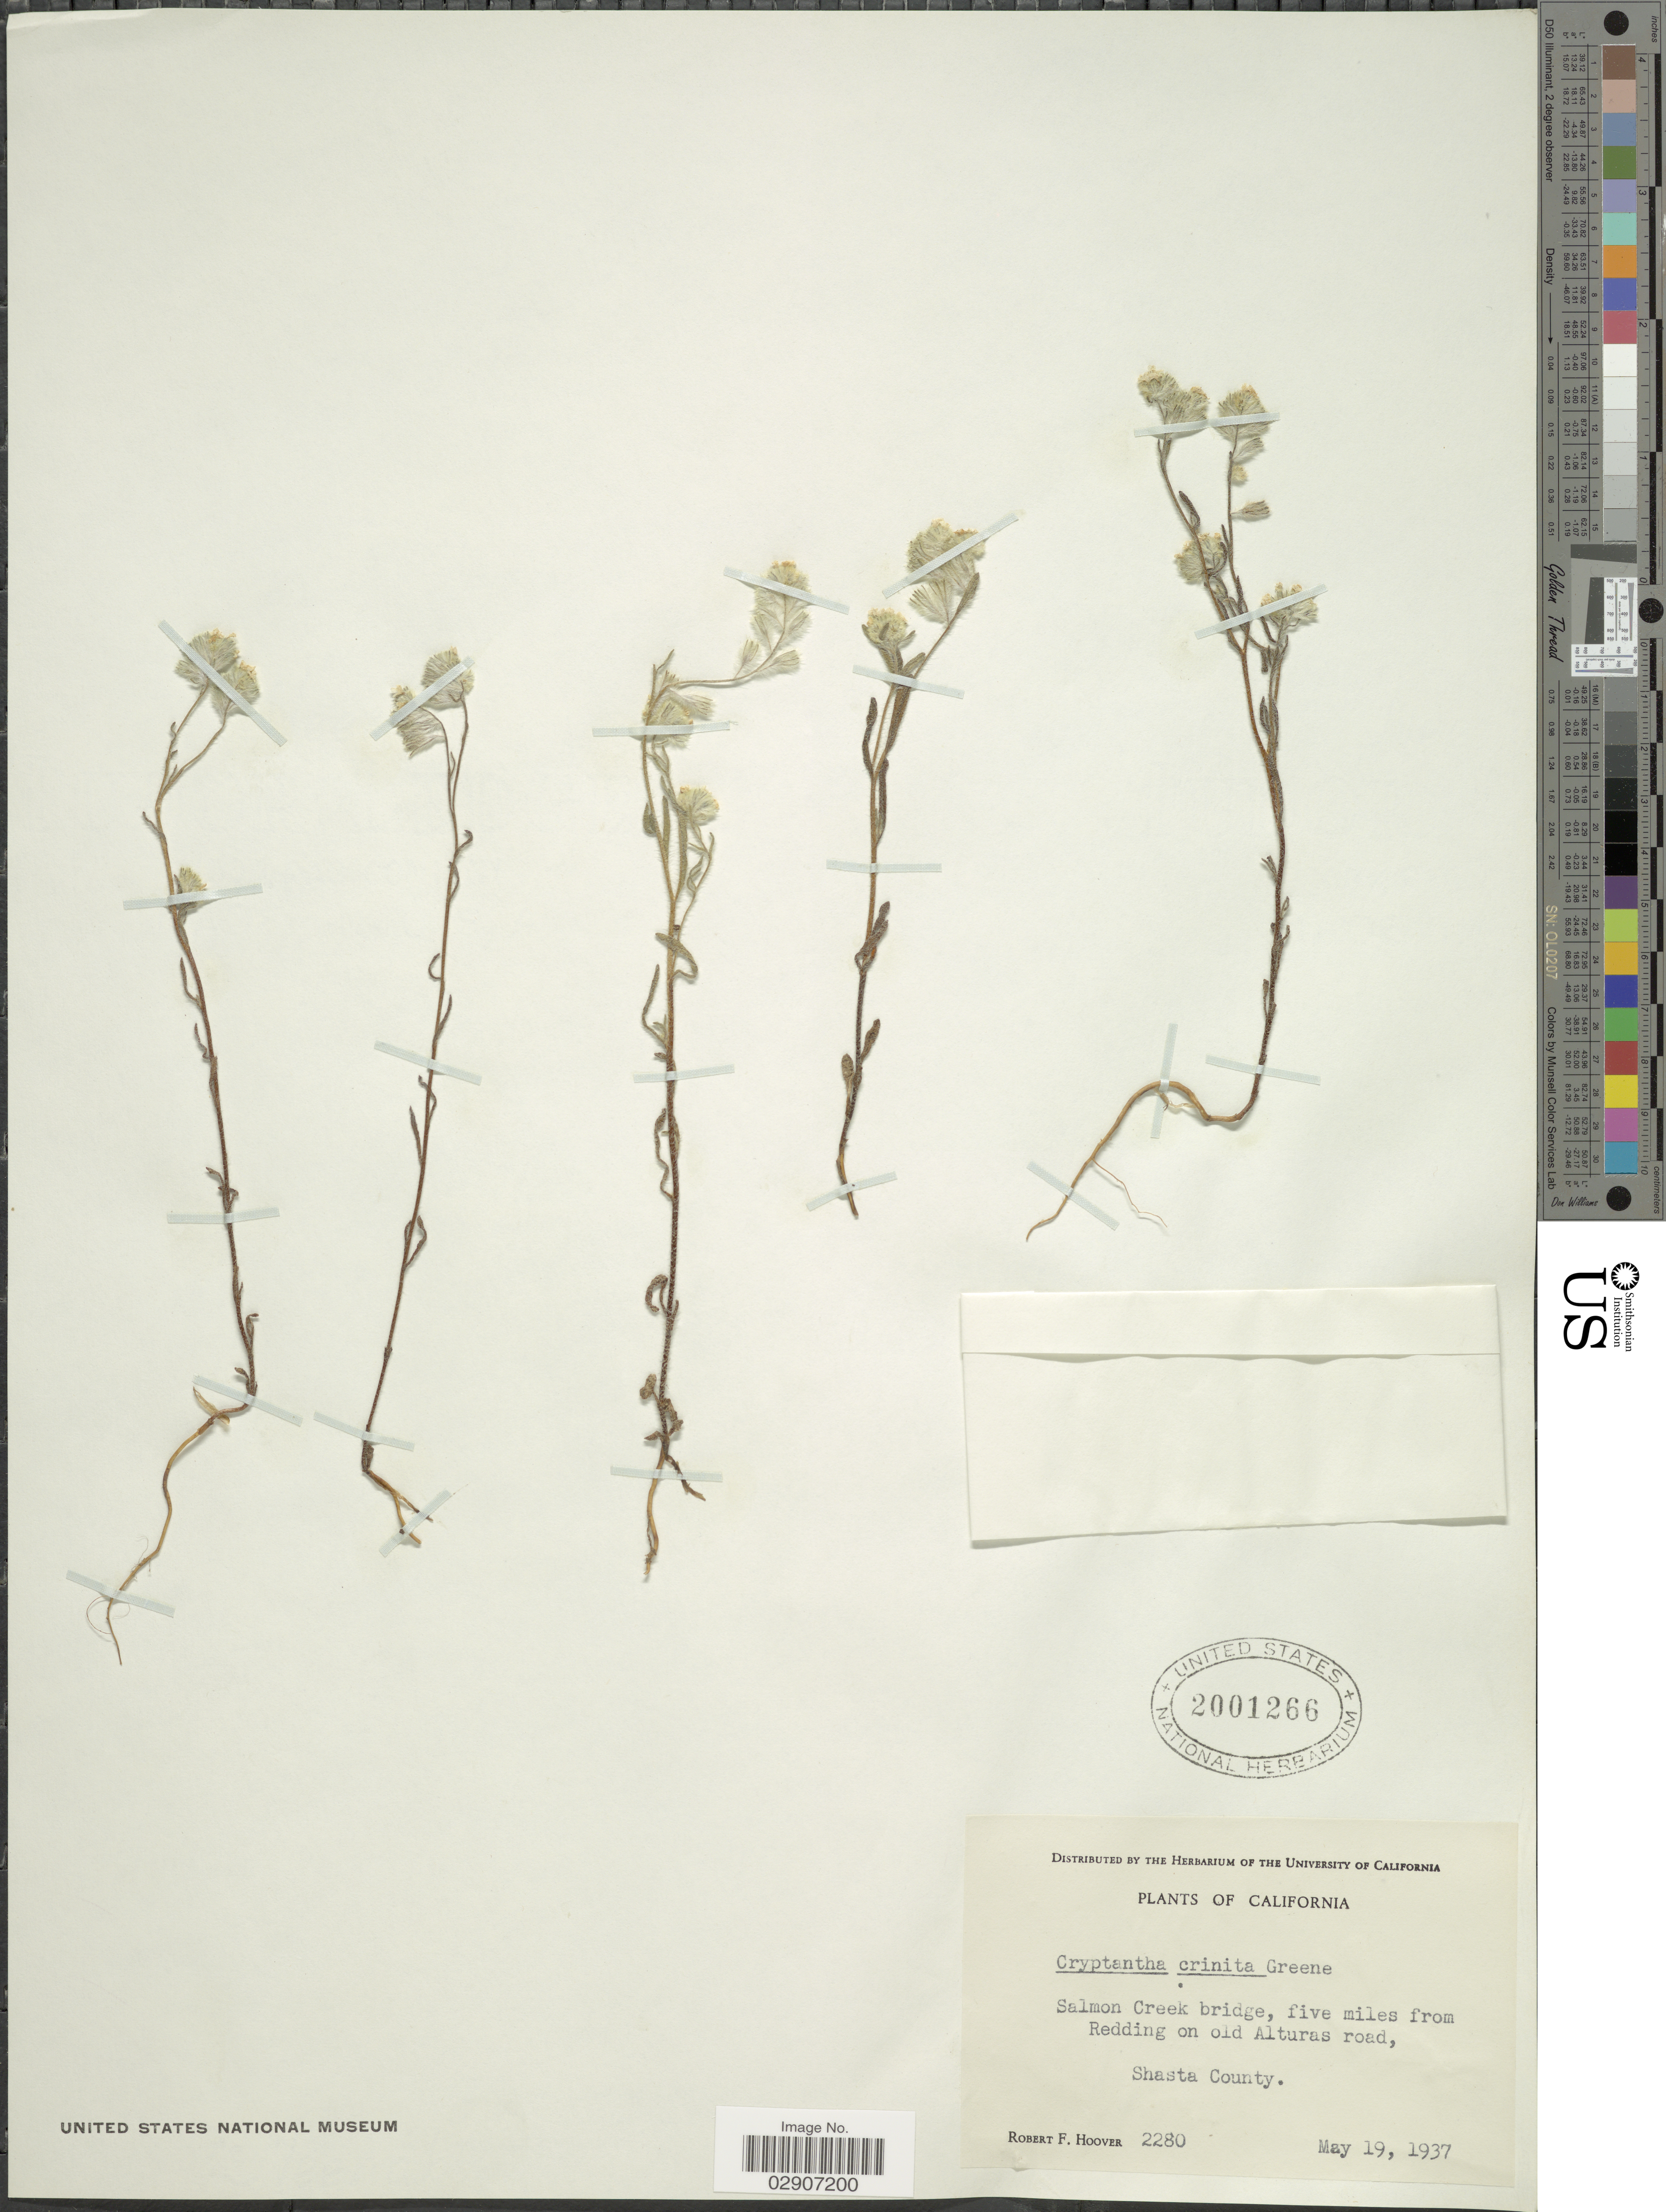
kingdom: Plantae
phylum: Tracheophyta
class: Magnoliopsida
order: Boraginales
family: Boraginaceae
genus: Cryptantha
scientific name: Cryptantha crinita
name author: S.W. Greene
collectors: R. F. Hoover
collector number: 2280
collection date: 1937-05-19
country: United States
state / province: California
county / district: Shasta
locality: Salmon Creek bridge, five miles from Redding on old Alturas road, Shasta County.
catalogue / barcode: US 2001266